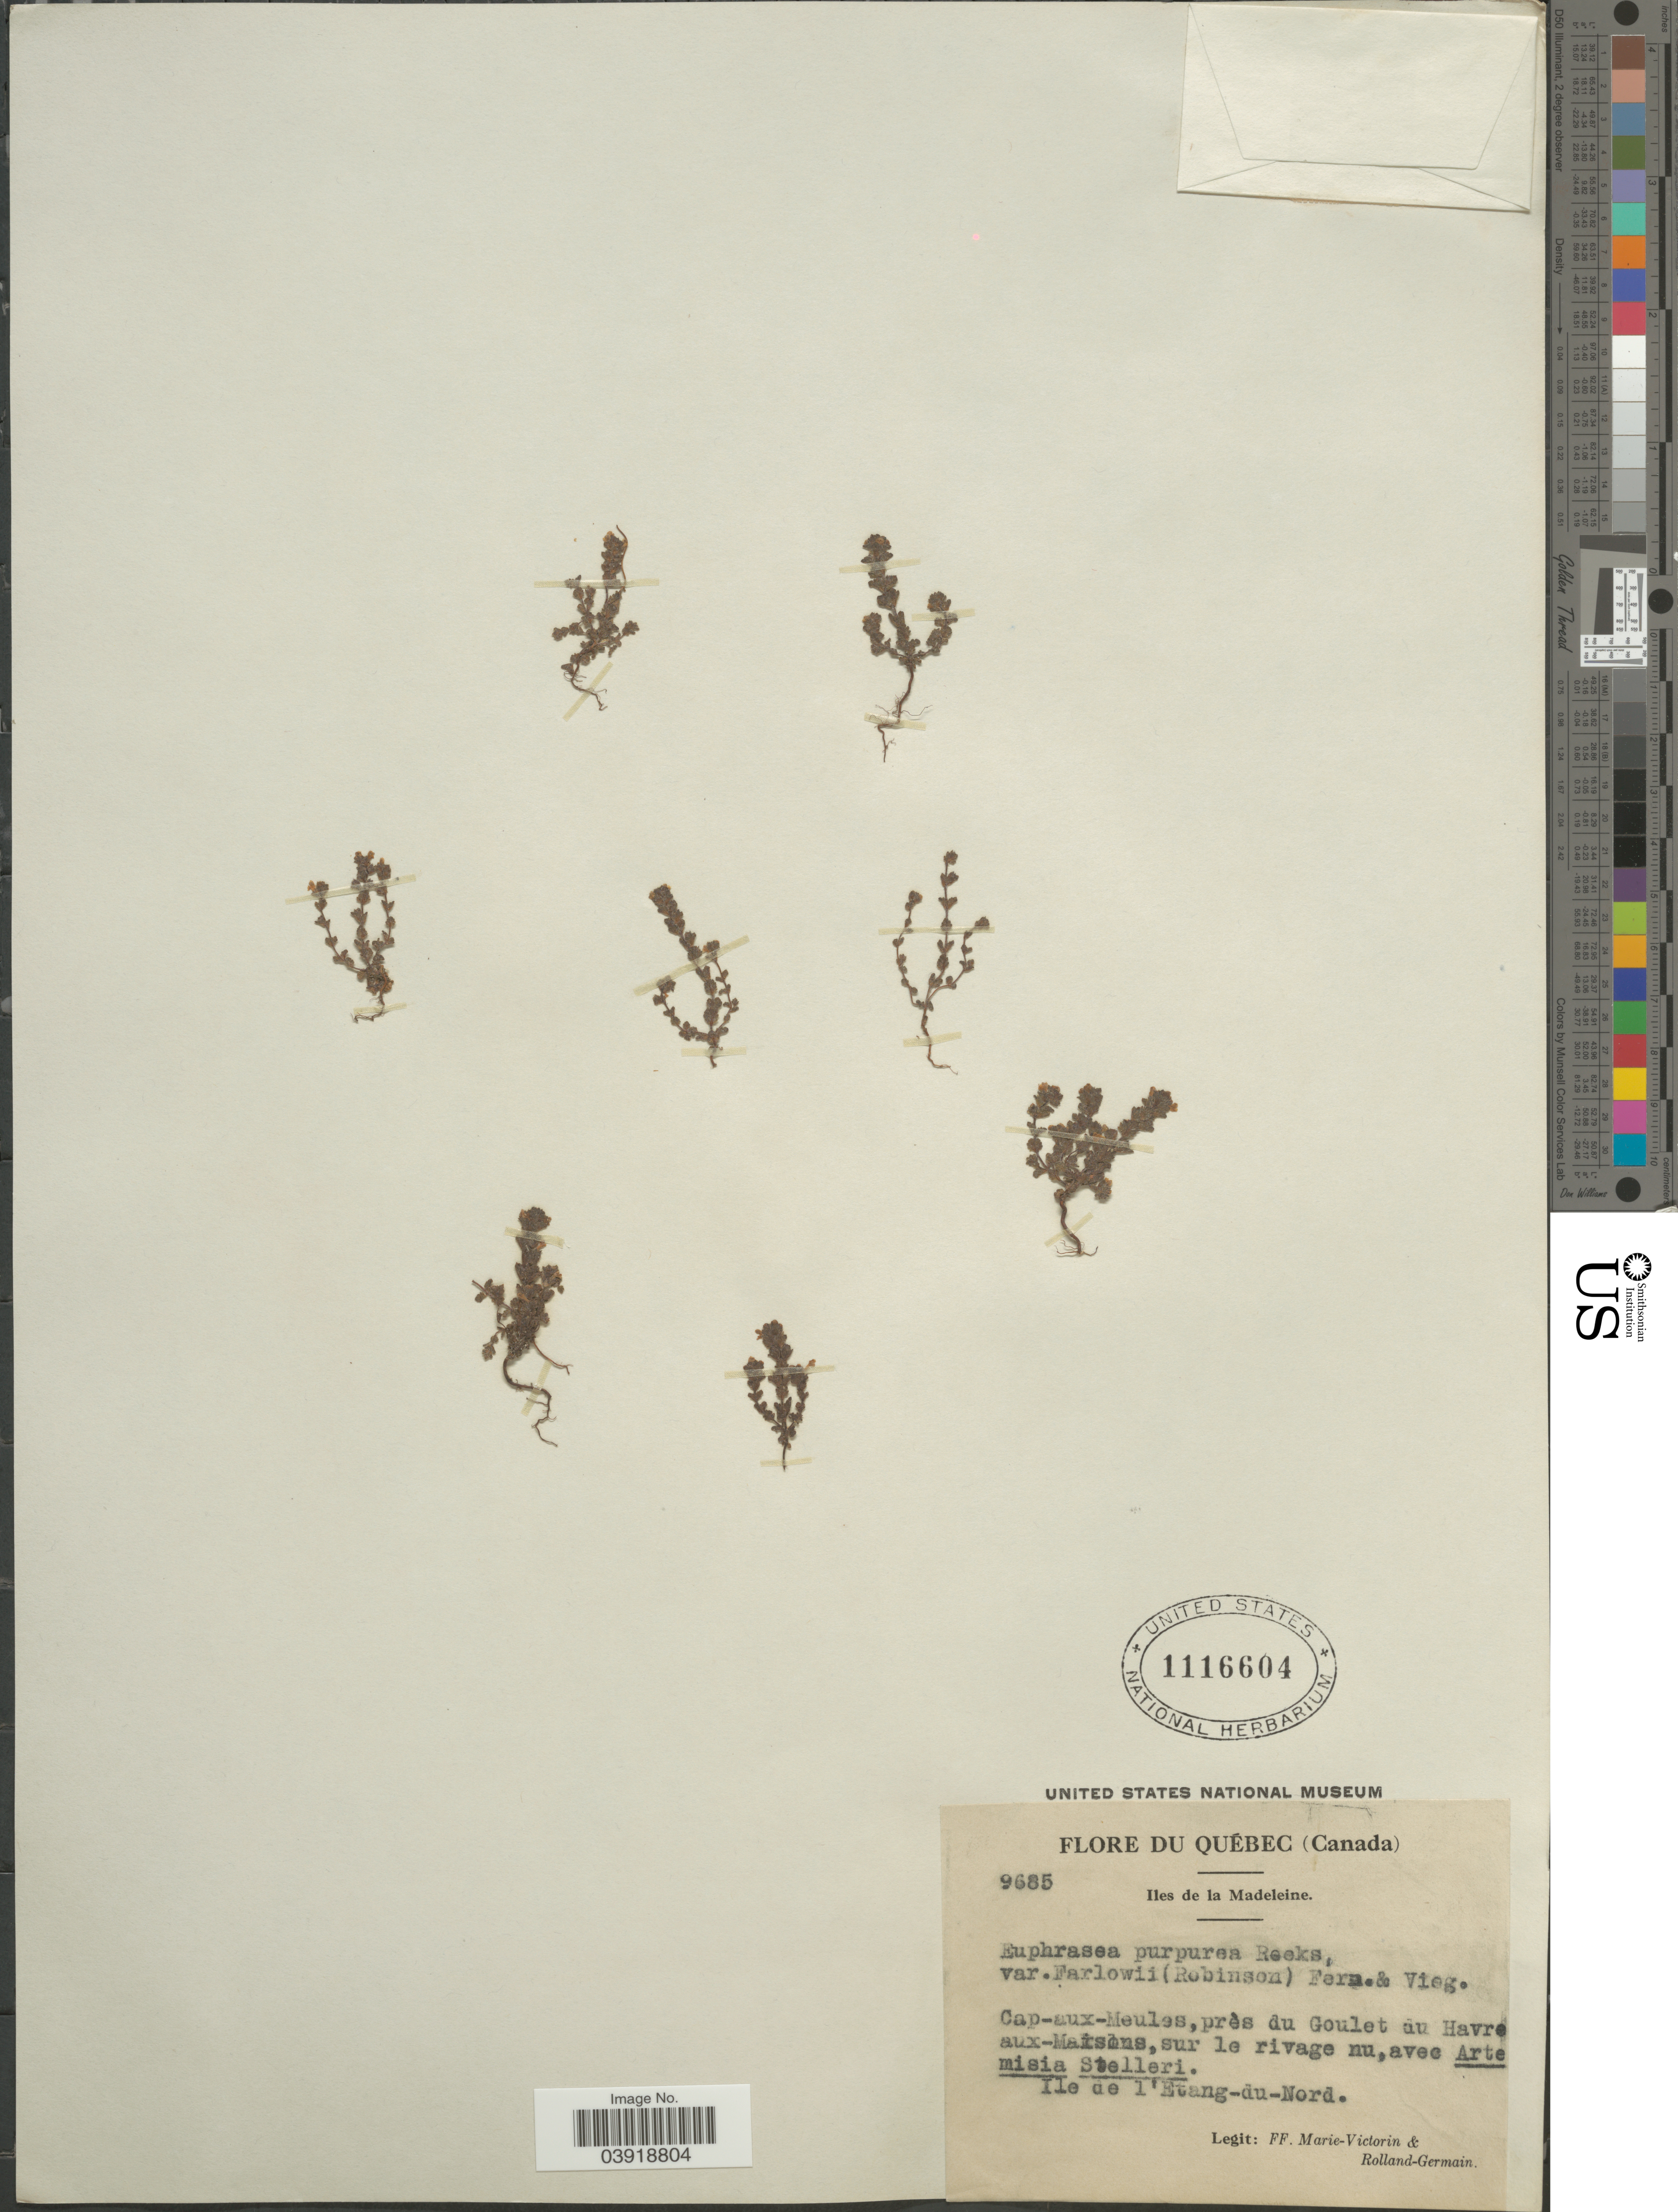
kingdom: Plantae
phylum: Tracheophyta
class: Magnoliopsida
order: Lamiales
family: Orobanchaceae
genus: Euphrasia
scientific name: Euphrasia purpurea var. farlowii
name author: (B.L. Rob.) Fernald & Wiegand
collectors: F. Marie-Victorin & Rolland-Germain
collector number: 9685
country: Canada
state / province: Quebec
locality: Iles de la Madeleine. Cap-aux-Meules, près du Goulet du Havre-aux-Maisons, sur le rivage nu. Ile de l' Etang-du-Nord.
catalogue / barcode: US 1116604